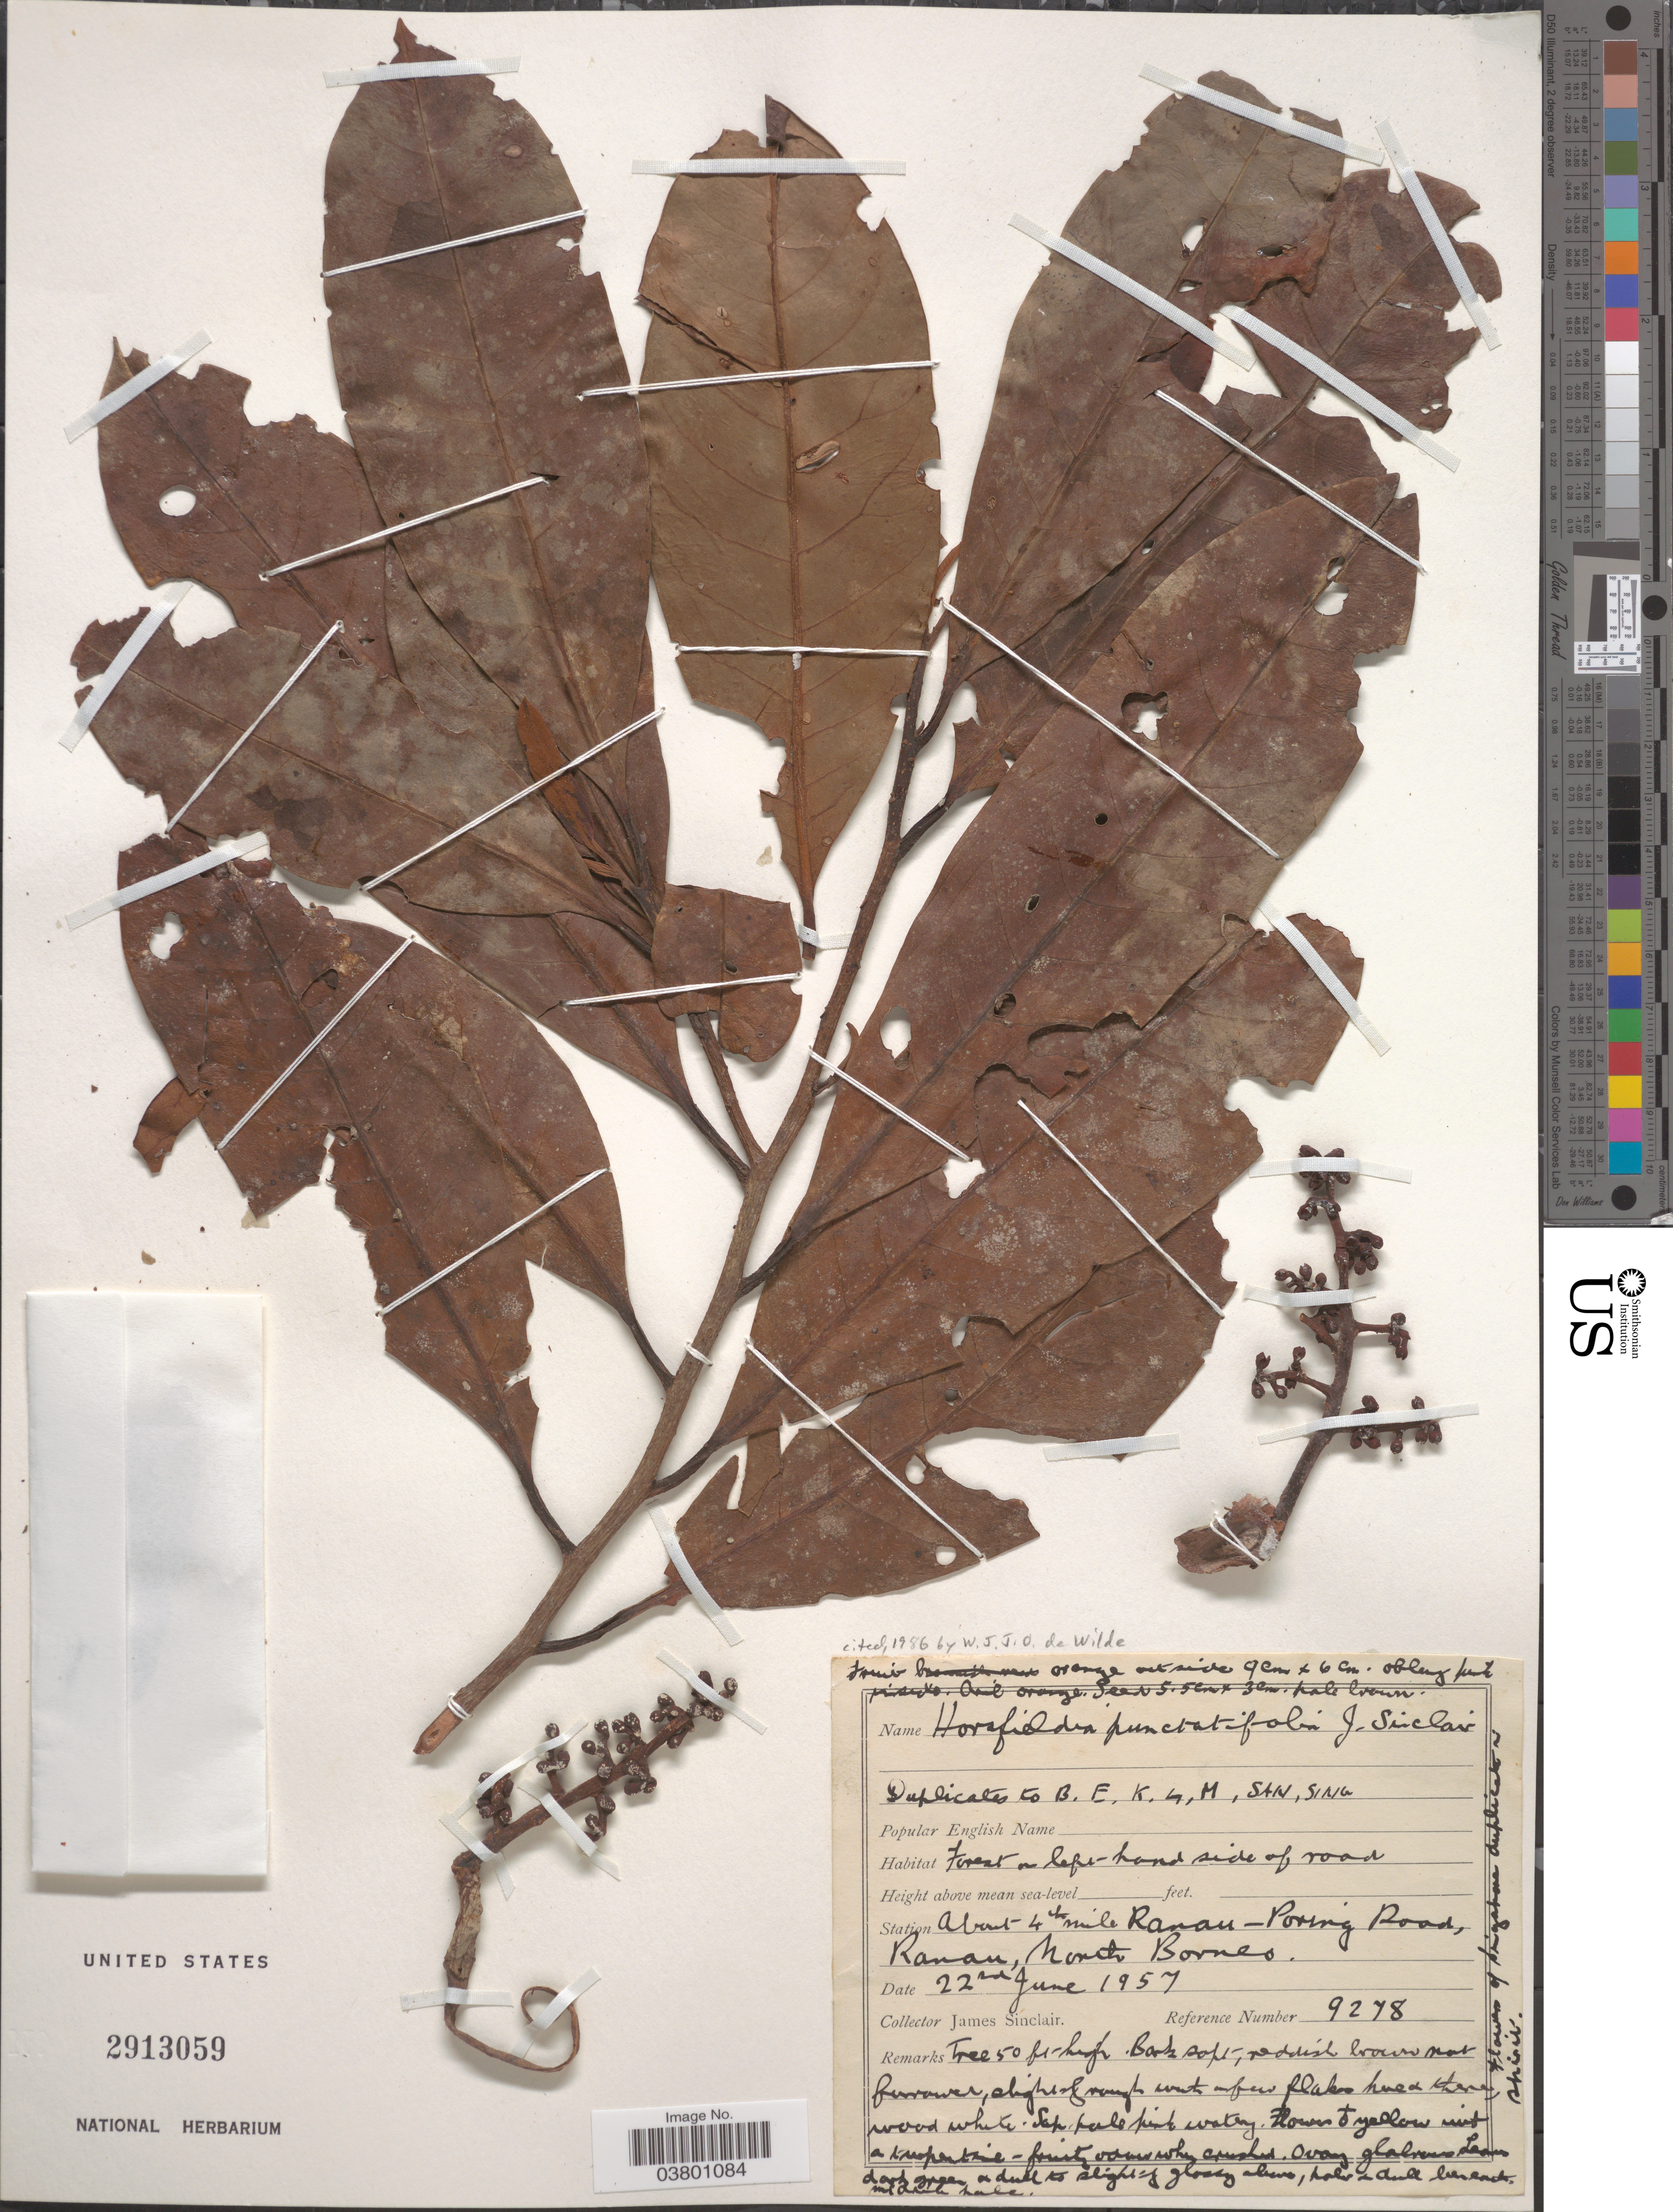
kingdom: Plantae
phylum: Tracheophyta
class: Magnoliopsida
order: Magnoliales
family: Myristicaceae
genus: Horsfieldia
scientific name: Horsfieldia punctatifolia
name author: J. Sinclair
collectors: J. Sinclair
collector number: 9278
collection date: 1957-06-22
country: Malaysia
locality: Station about 4th mile Ranau-Poring Road, Ranau, North Borneo.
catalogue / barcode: US 2913059